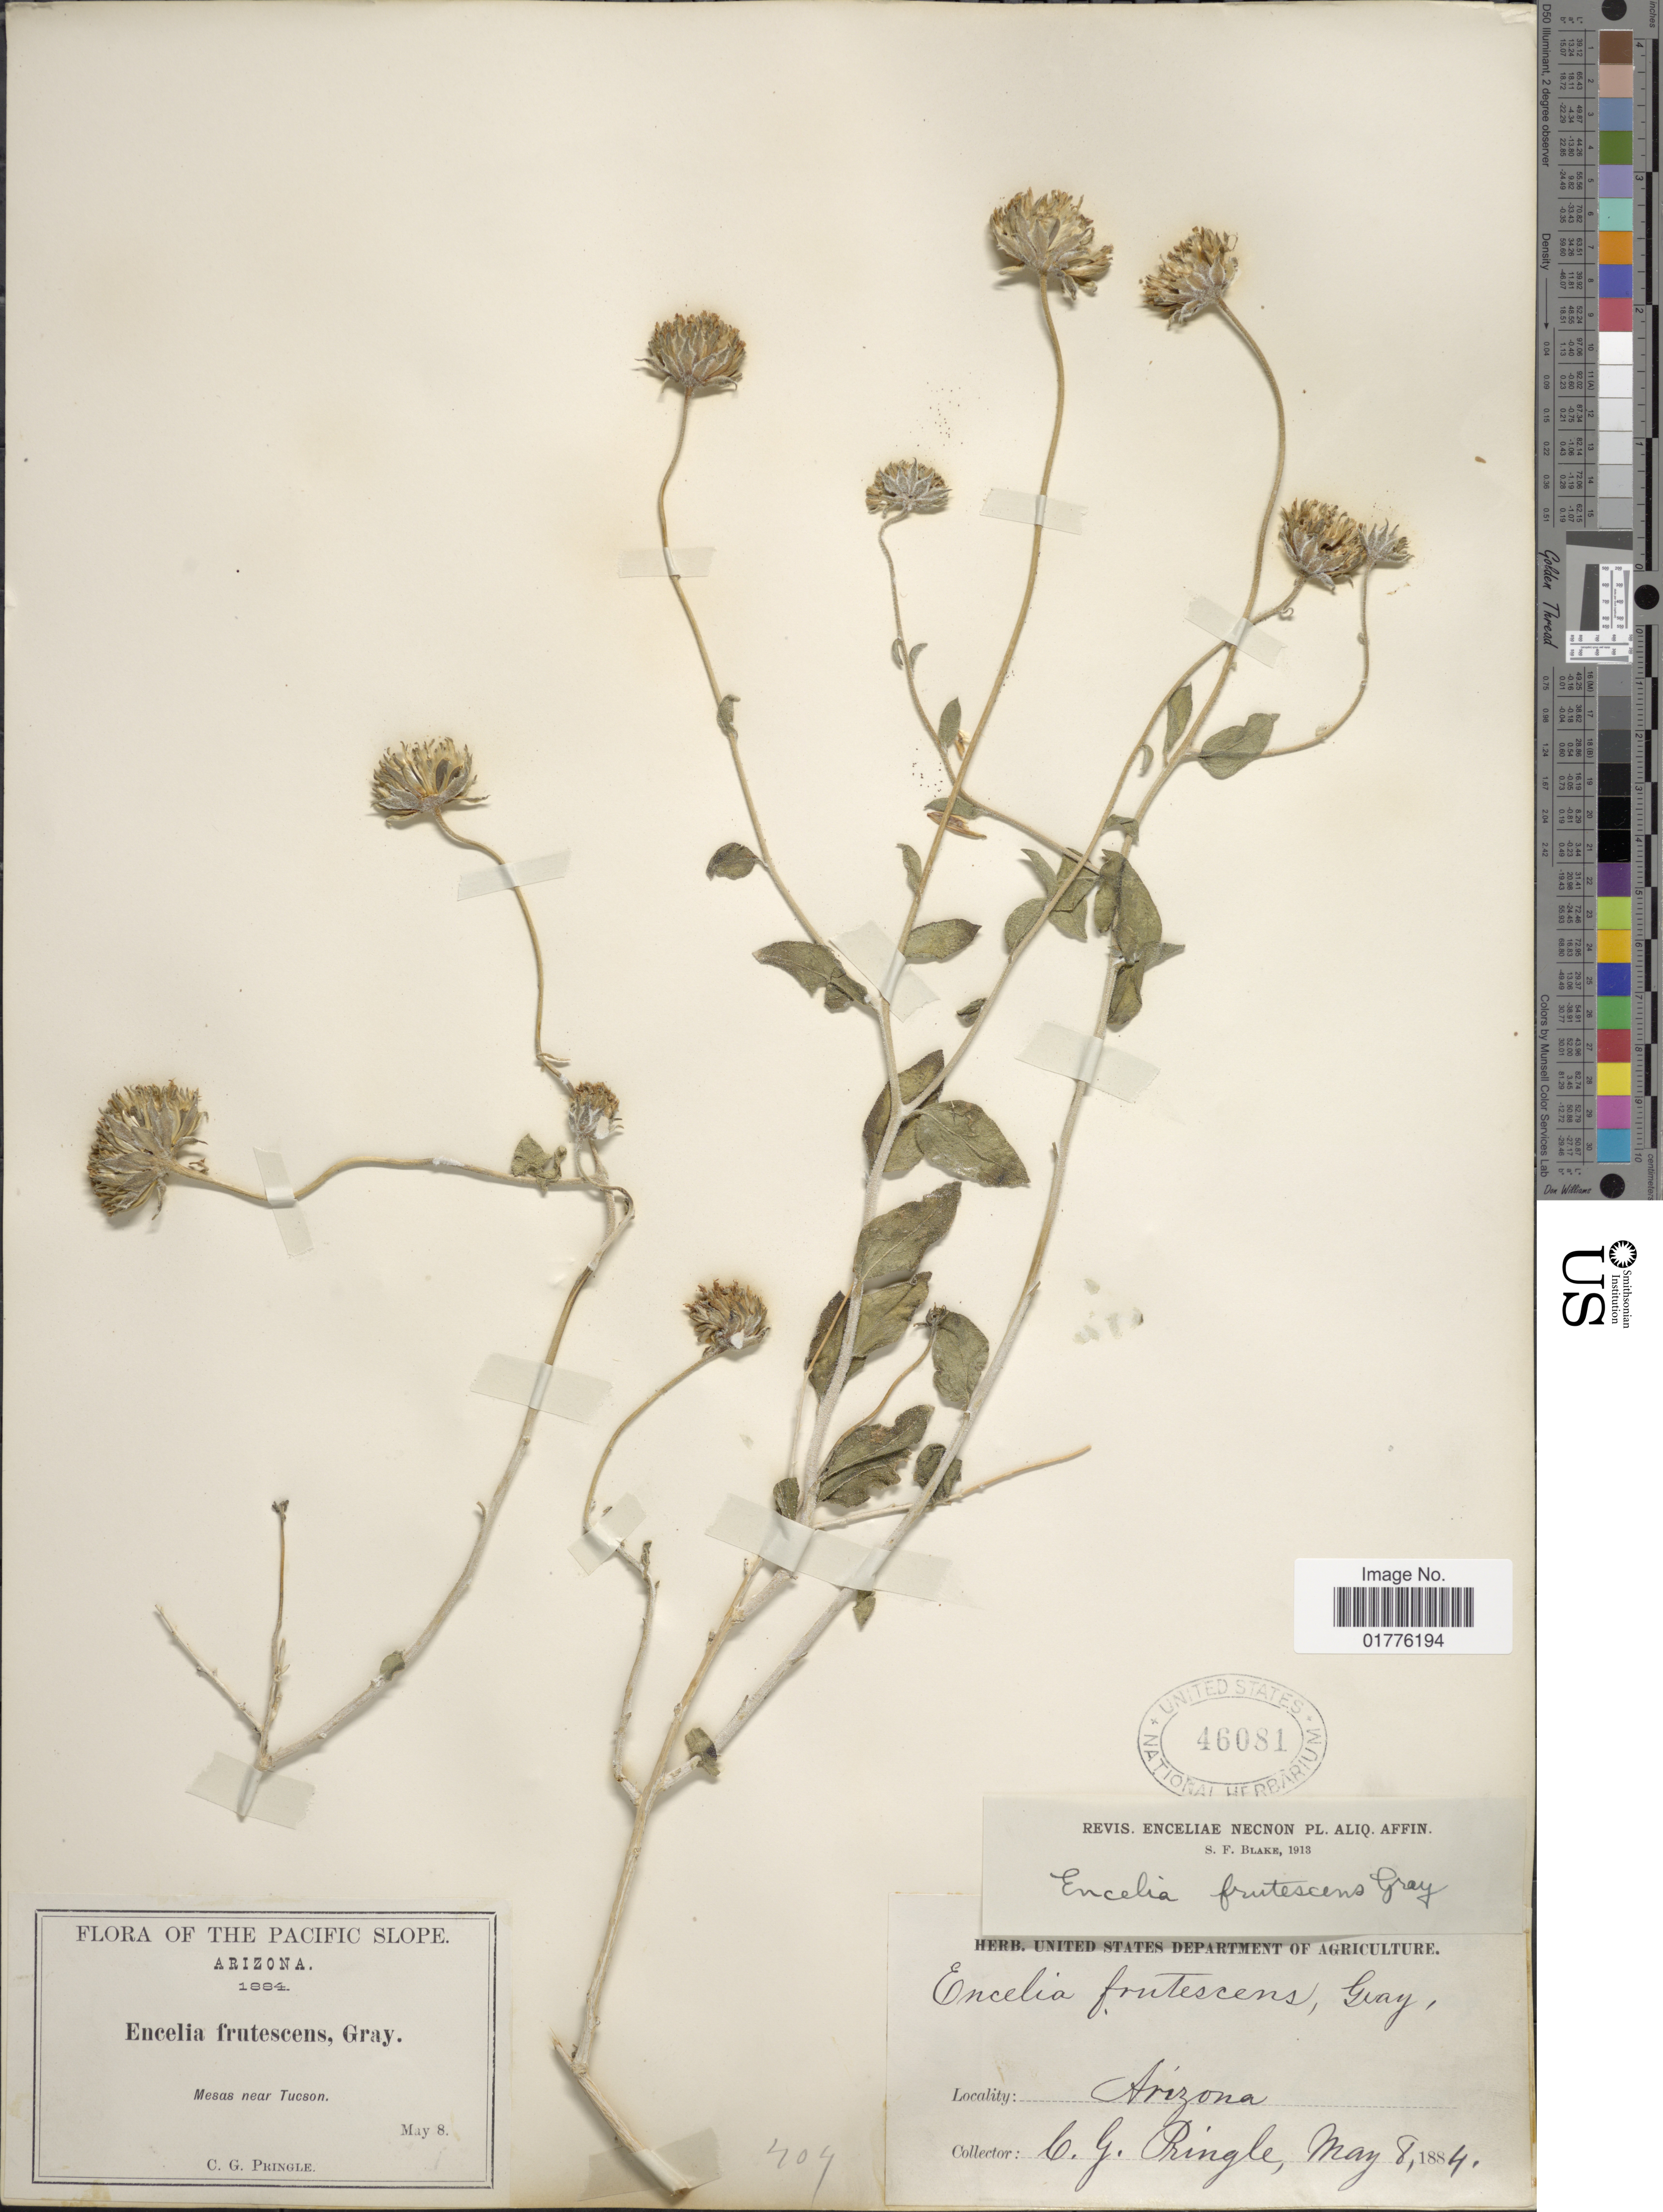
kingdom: Plantae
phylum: Tracheophyta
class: Magnoliopsida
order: Asterales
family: Asteraceae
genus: Encelia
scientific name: Encelia frutescens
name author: (A. Gray) A. Gray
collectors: C. G. Pringle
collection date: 1884-05-08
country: United States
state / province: Arizona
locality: Mesas near Tucson. Arizona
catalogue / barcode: US 46081